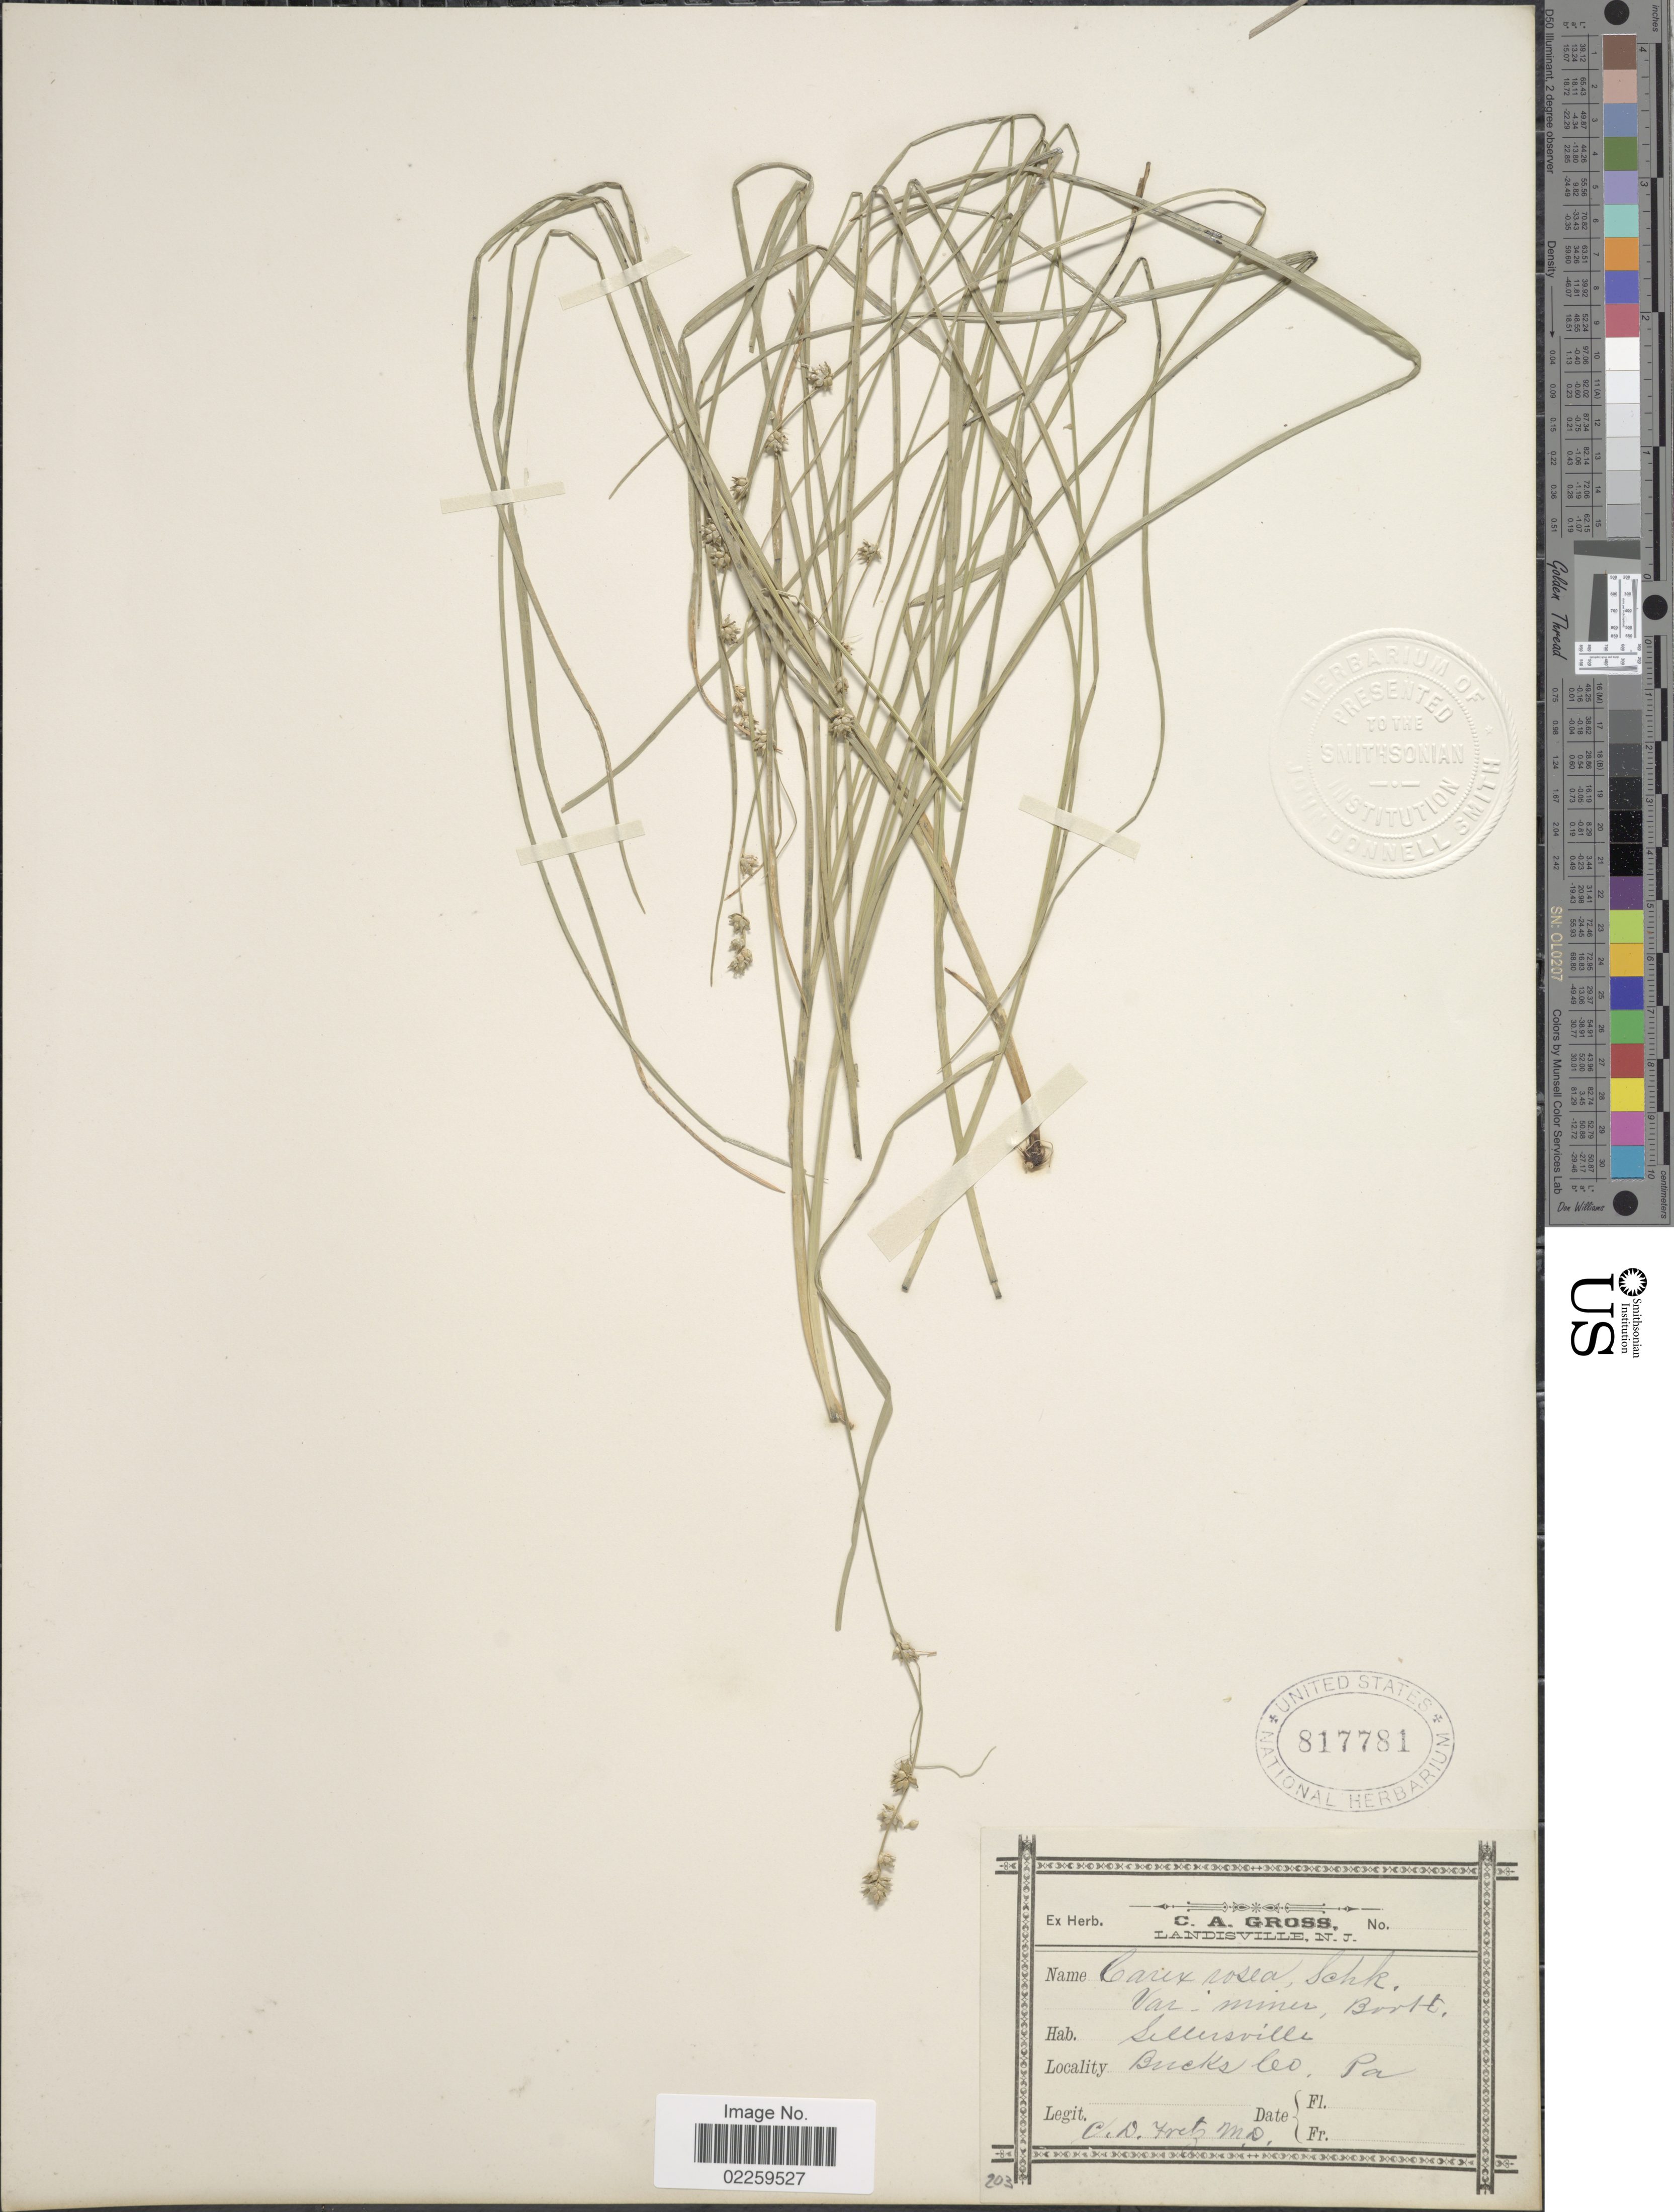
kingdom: Plantae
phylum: Tracheophyta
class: Liliopsida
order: Poales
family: Cyperaceae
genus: Carex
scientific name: Carex radiata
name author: (Wahlenb.) Small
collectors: C. D. Fretz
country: United States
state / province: Pennsylvania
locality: Sellersville, Bucks Co. Pa.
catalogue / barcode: US 817781